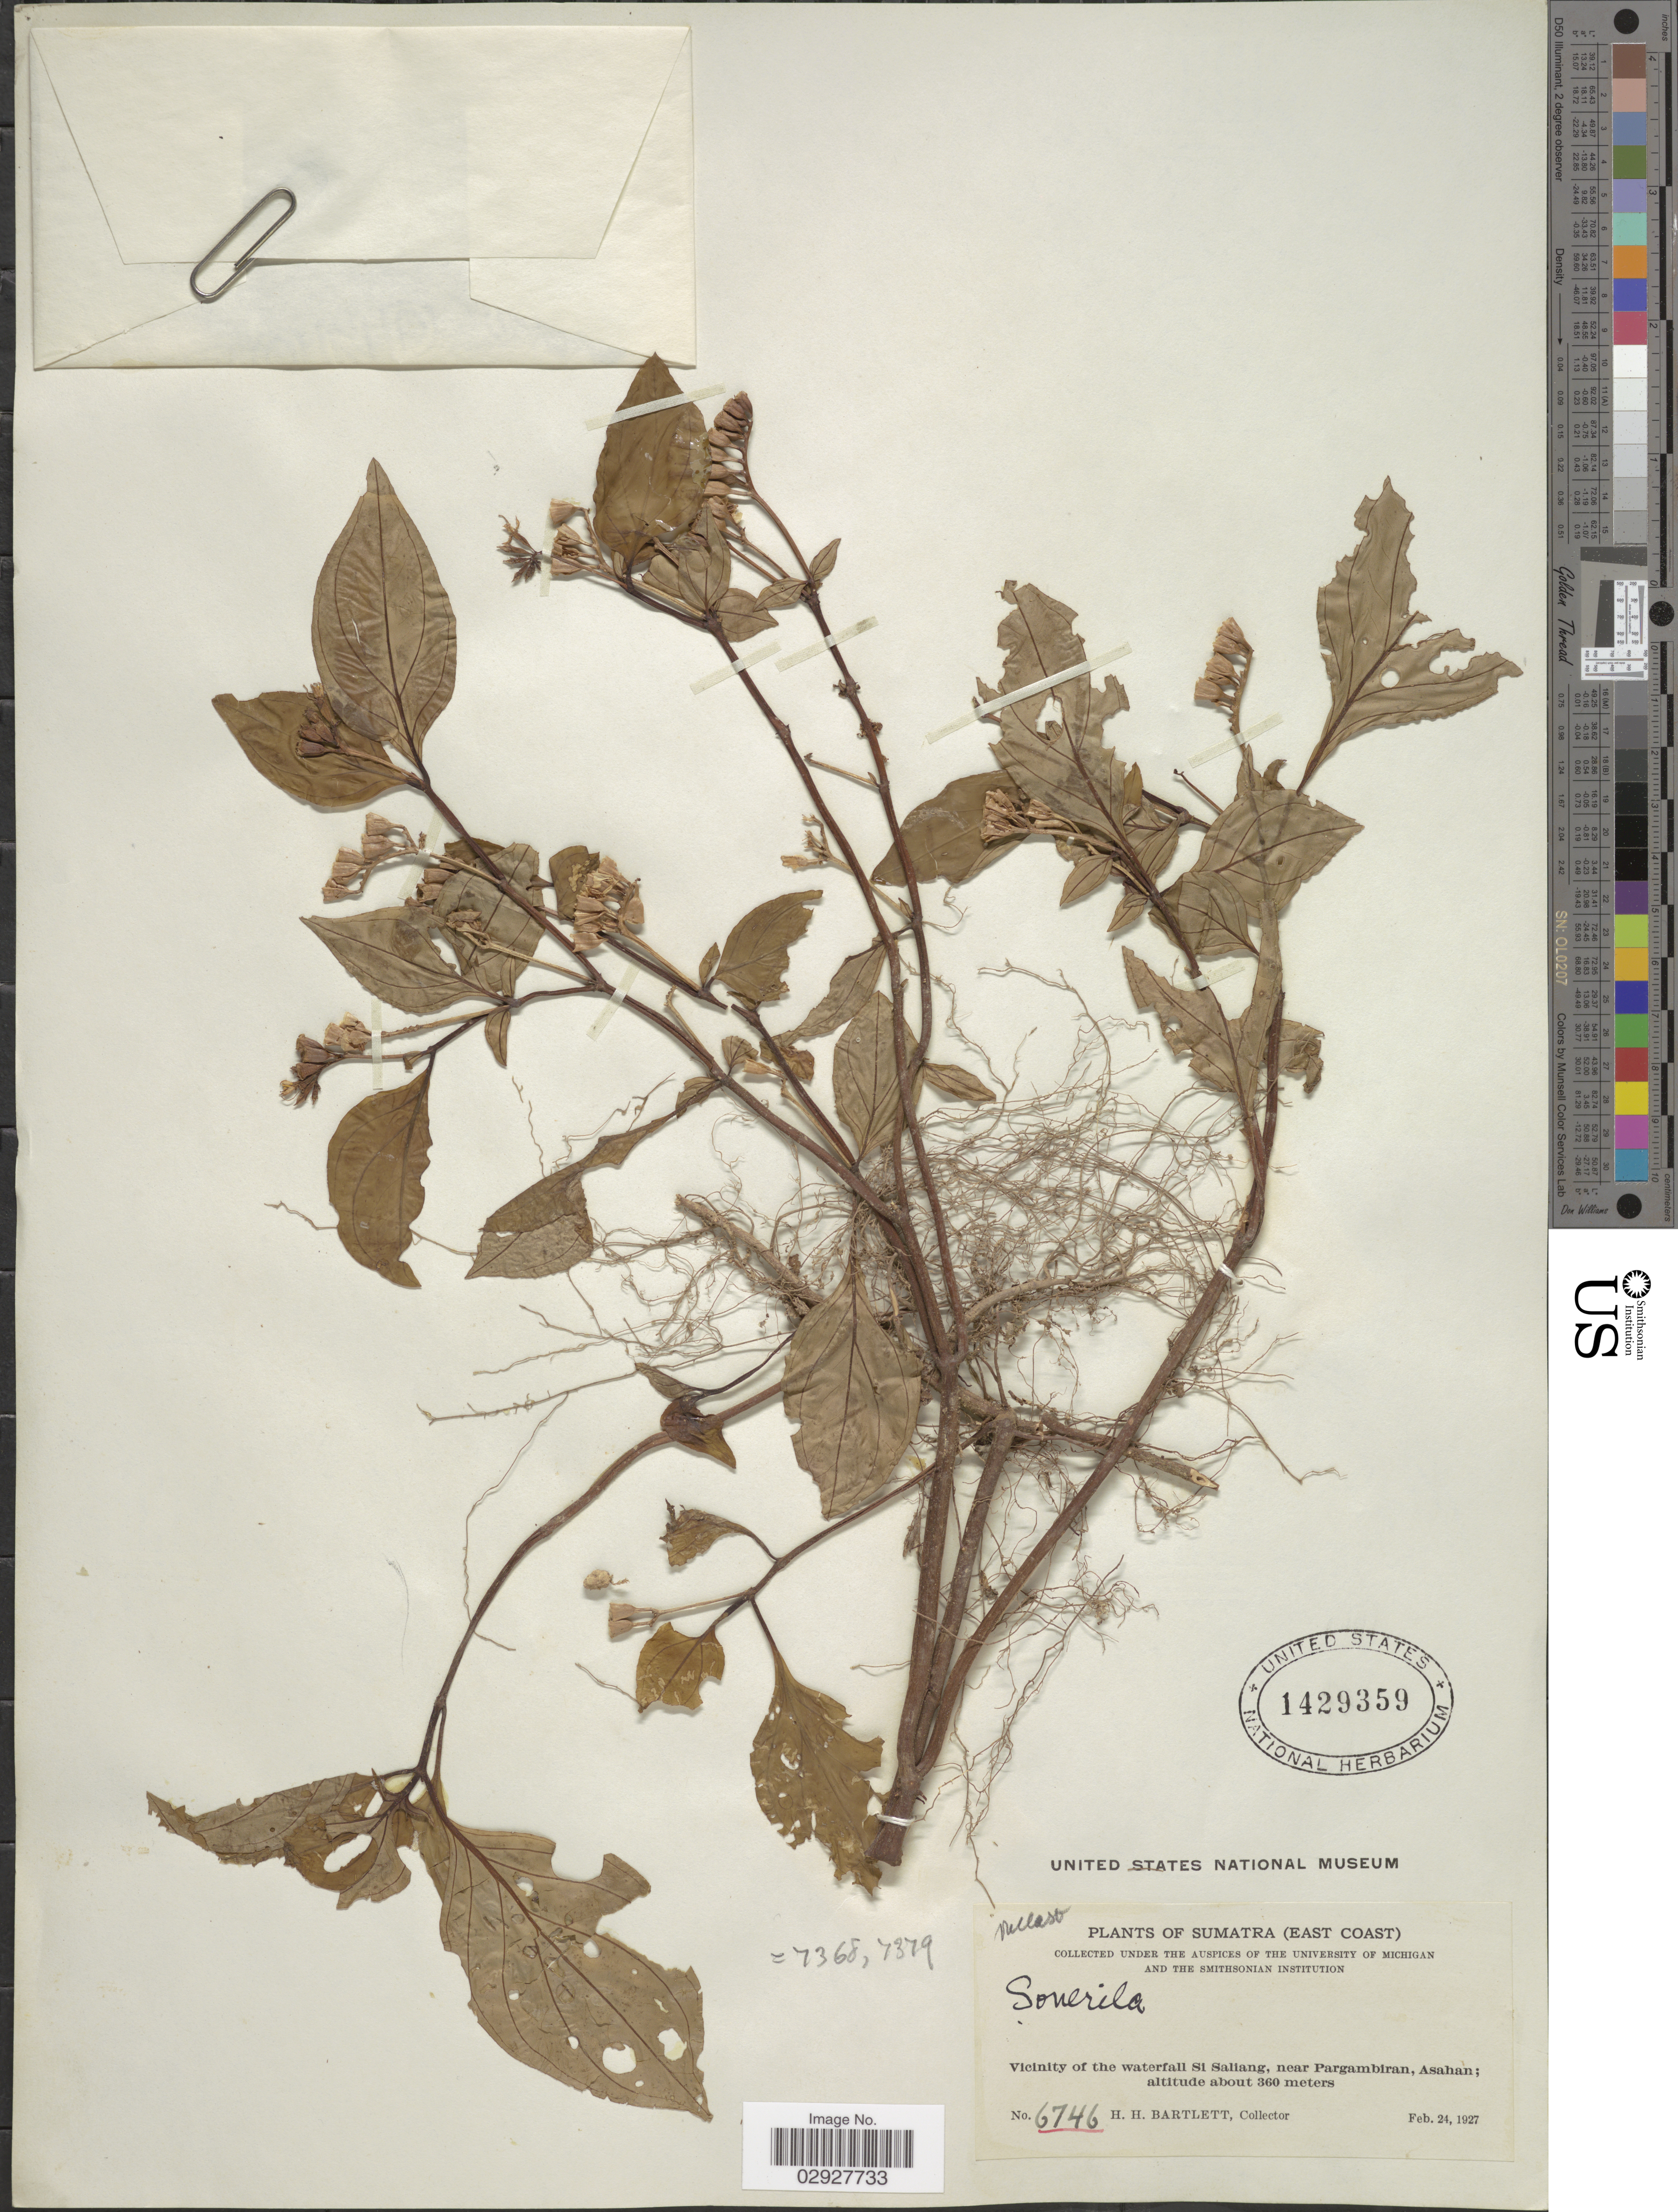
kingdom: Plantae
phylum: Tracheophyta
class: Magnoliopsida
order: Myrtales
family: Melastomataceae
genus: Sonerila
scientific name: Sonerila sp.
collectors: H. H. Bartlett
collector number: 6746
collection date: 1927-02-24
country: Indonesia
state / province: Sumatra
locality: (East Coast). Vicinity of the waterfall Si Saliang, near Pargambiran, Asahan.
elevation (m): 360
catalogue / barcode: US 1429359